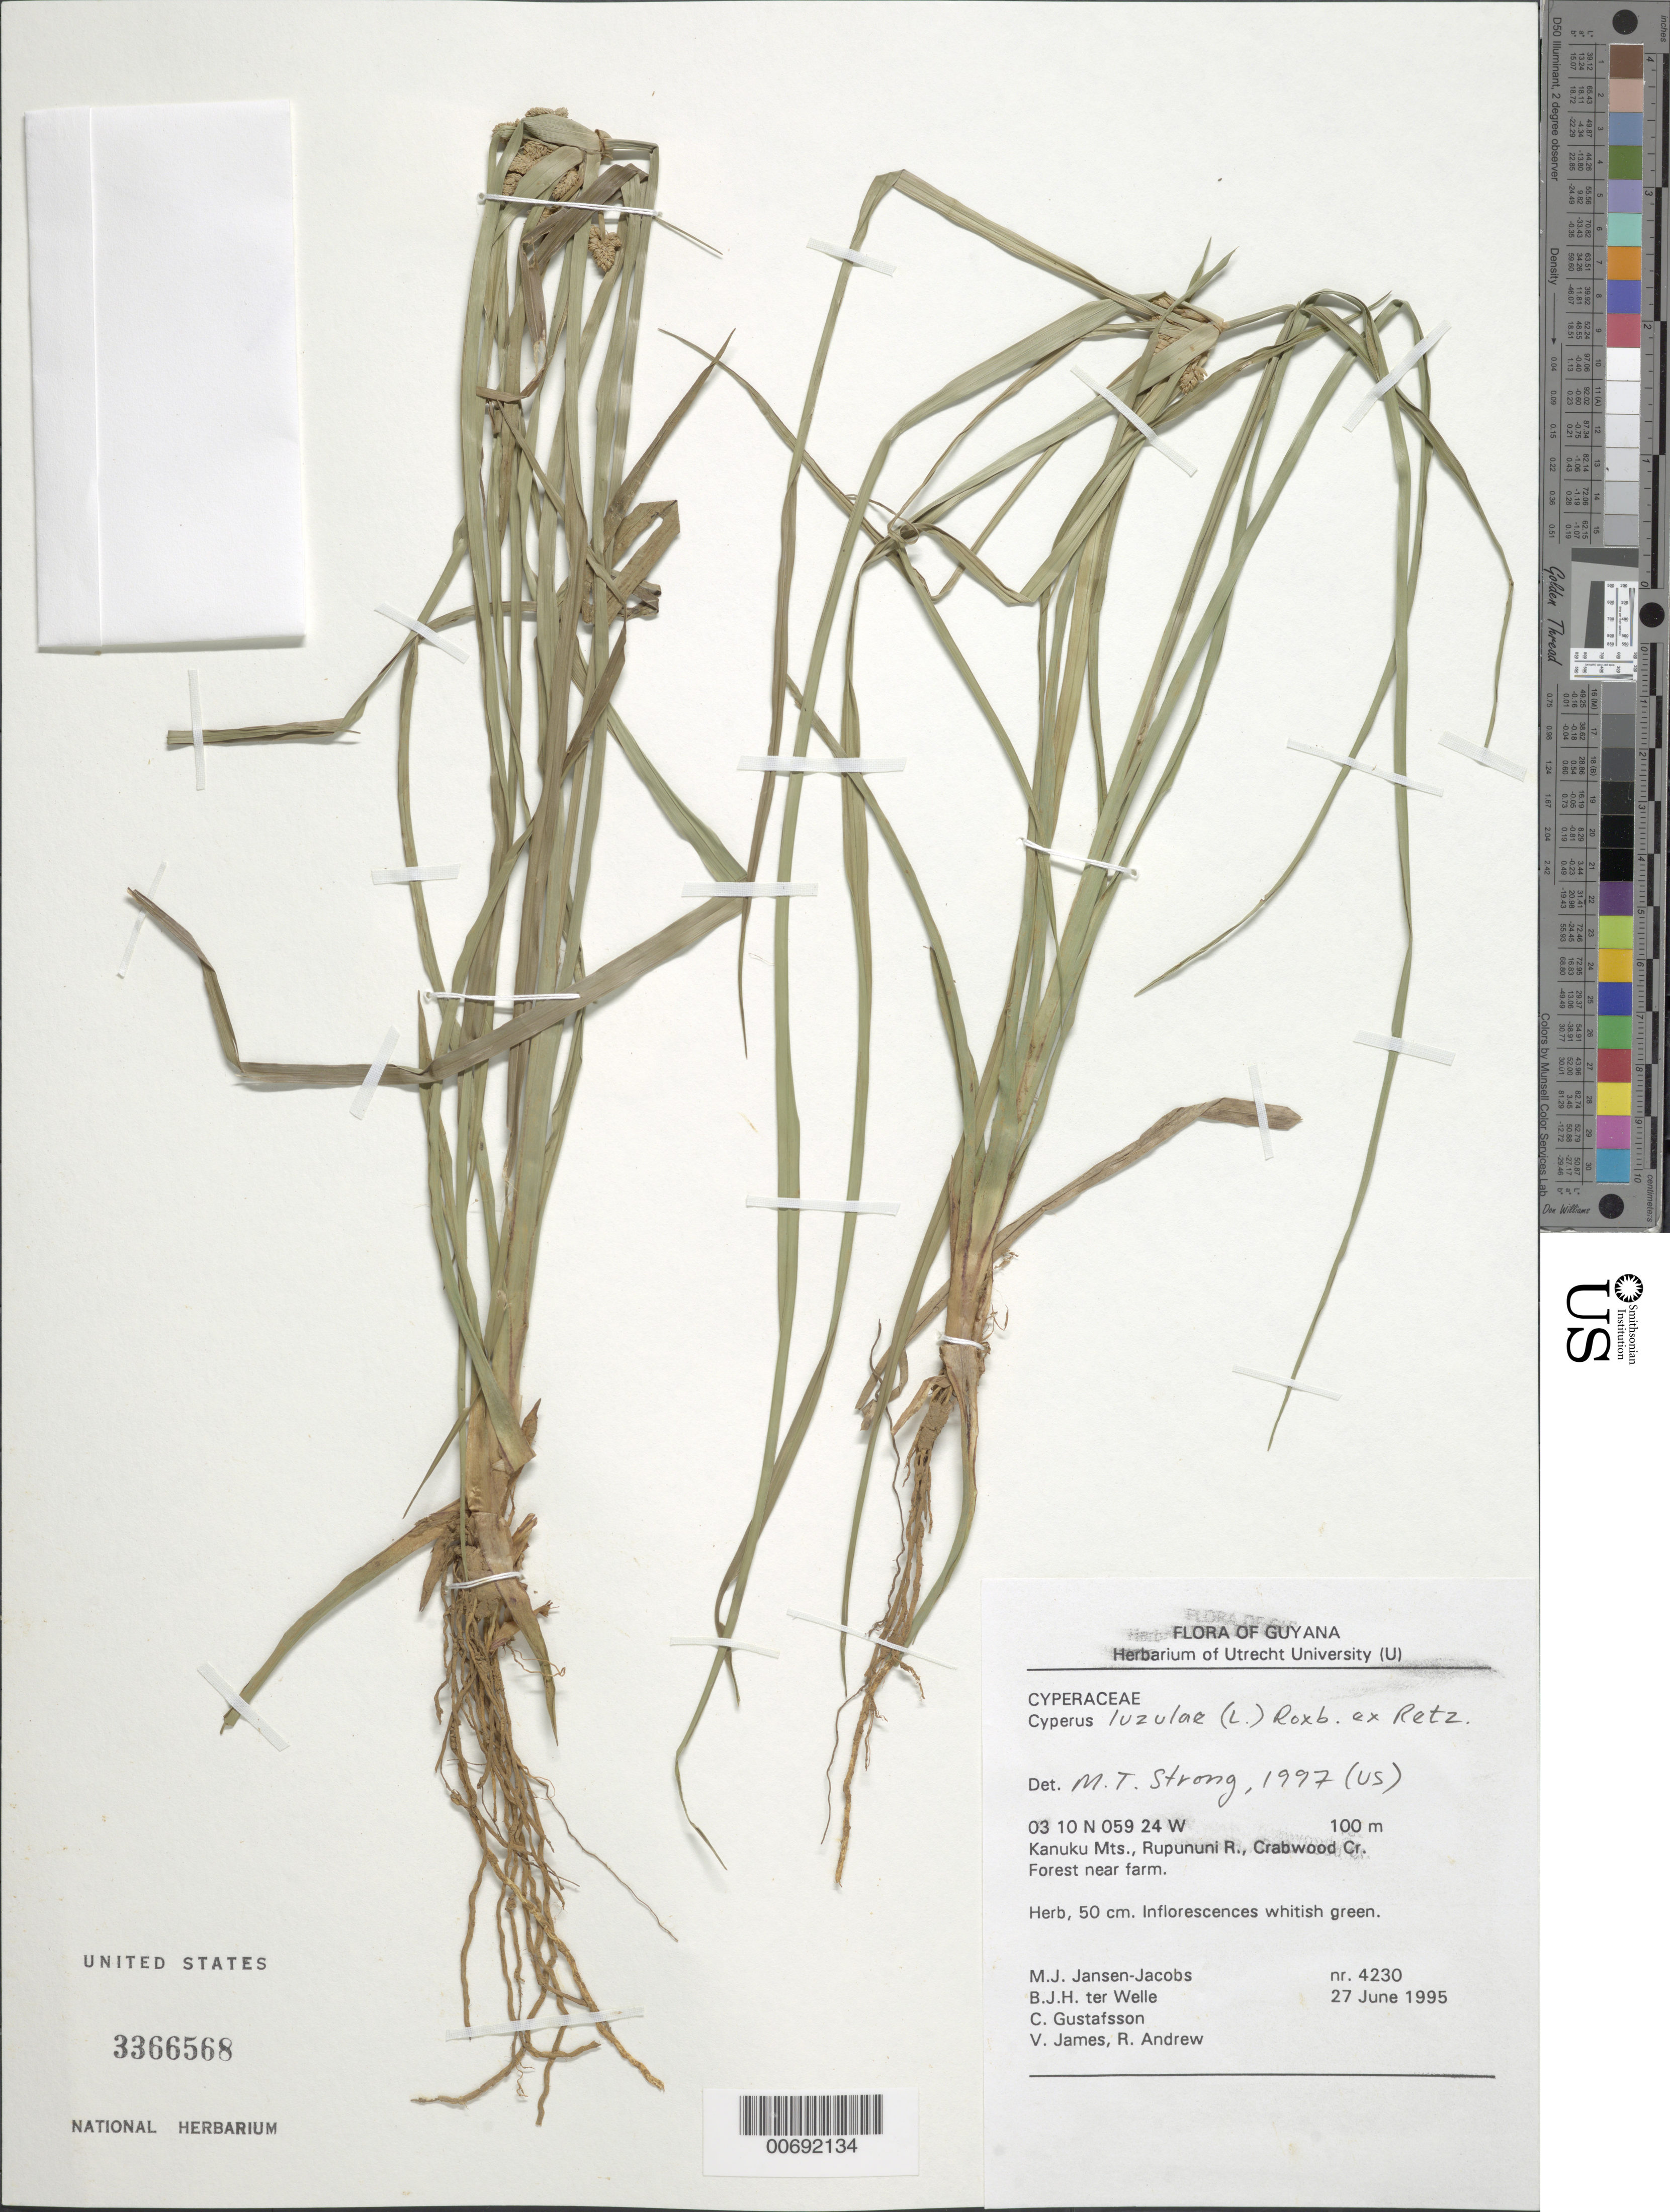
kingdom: Plantae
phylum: Tracheophyta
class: Liliopsida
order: Poales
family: Cyperaceae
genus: Cyperus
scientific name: Cyperus luzulae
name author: (L.) Rottb. ex Retz.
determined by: Strong, M. T., (US), Smithsonian Institution - National Museum of Natural History (UNITED STATES)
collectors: M. J. Jansen-Jacobs, B. Welle, C. G. Gustafsson, V. James & R. Andrew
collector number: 4230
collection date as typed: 27-Jun-95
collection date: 1995-06-27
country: Guyana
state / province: U. Takutu-U. Essequibo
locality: Crabwood Creek, Rupununi River, Kanuku Mts.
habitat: Forest near farm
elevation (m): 100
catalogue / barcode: US 3366568